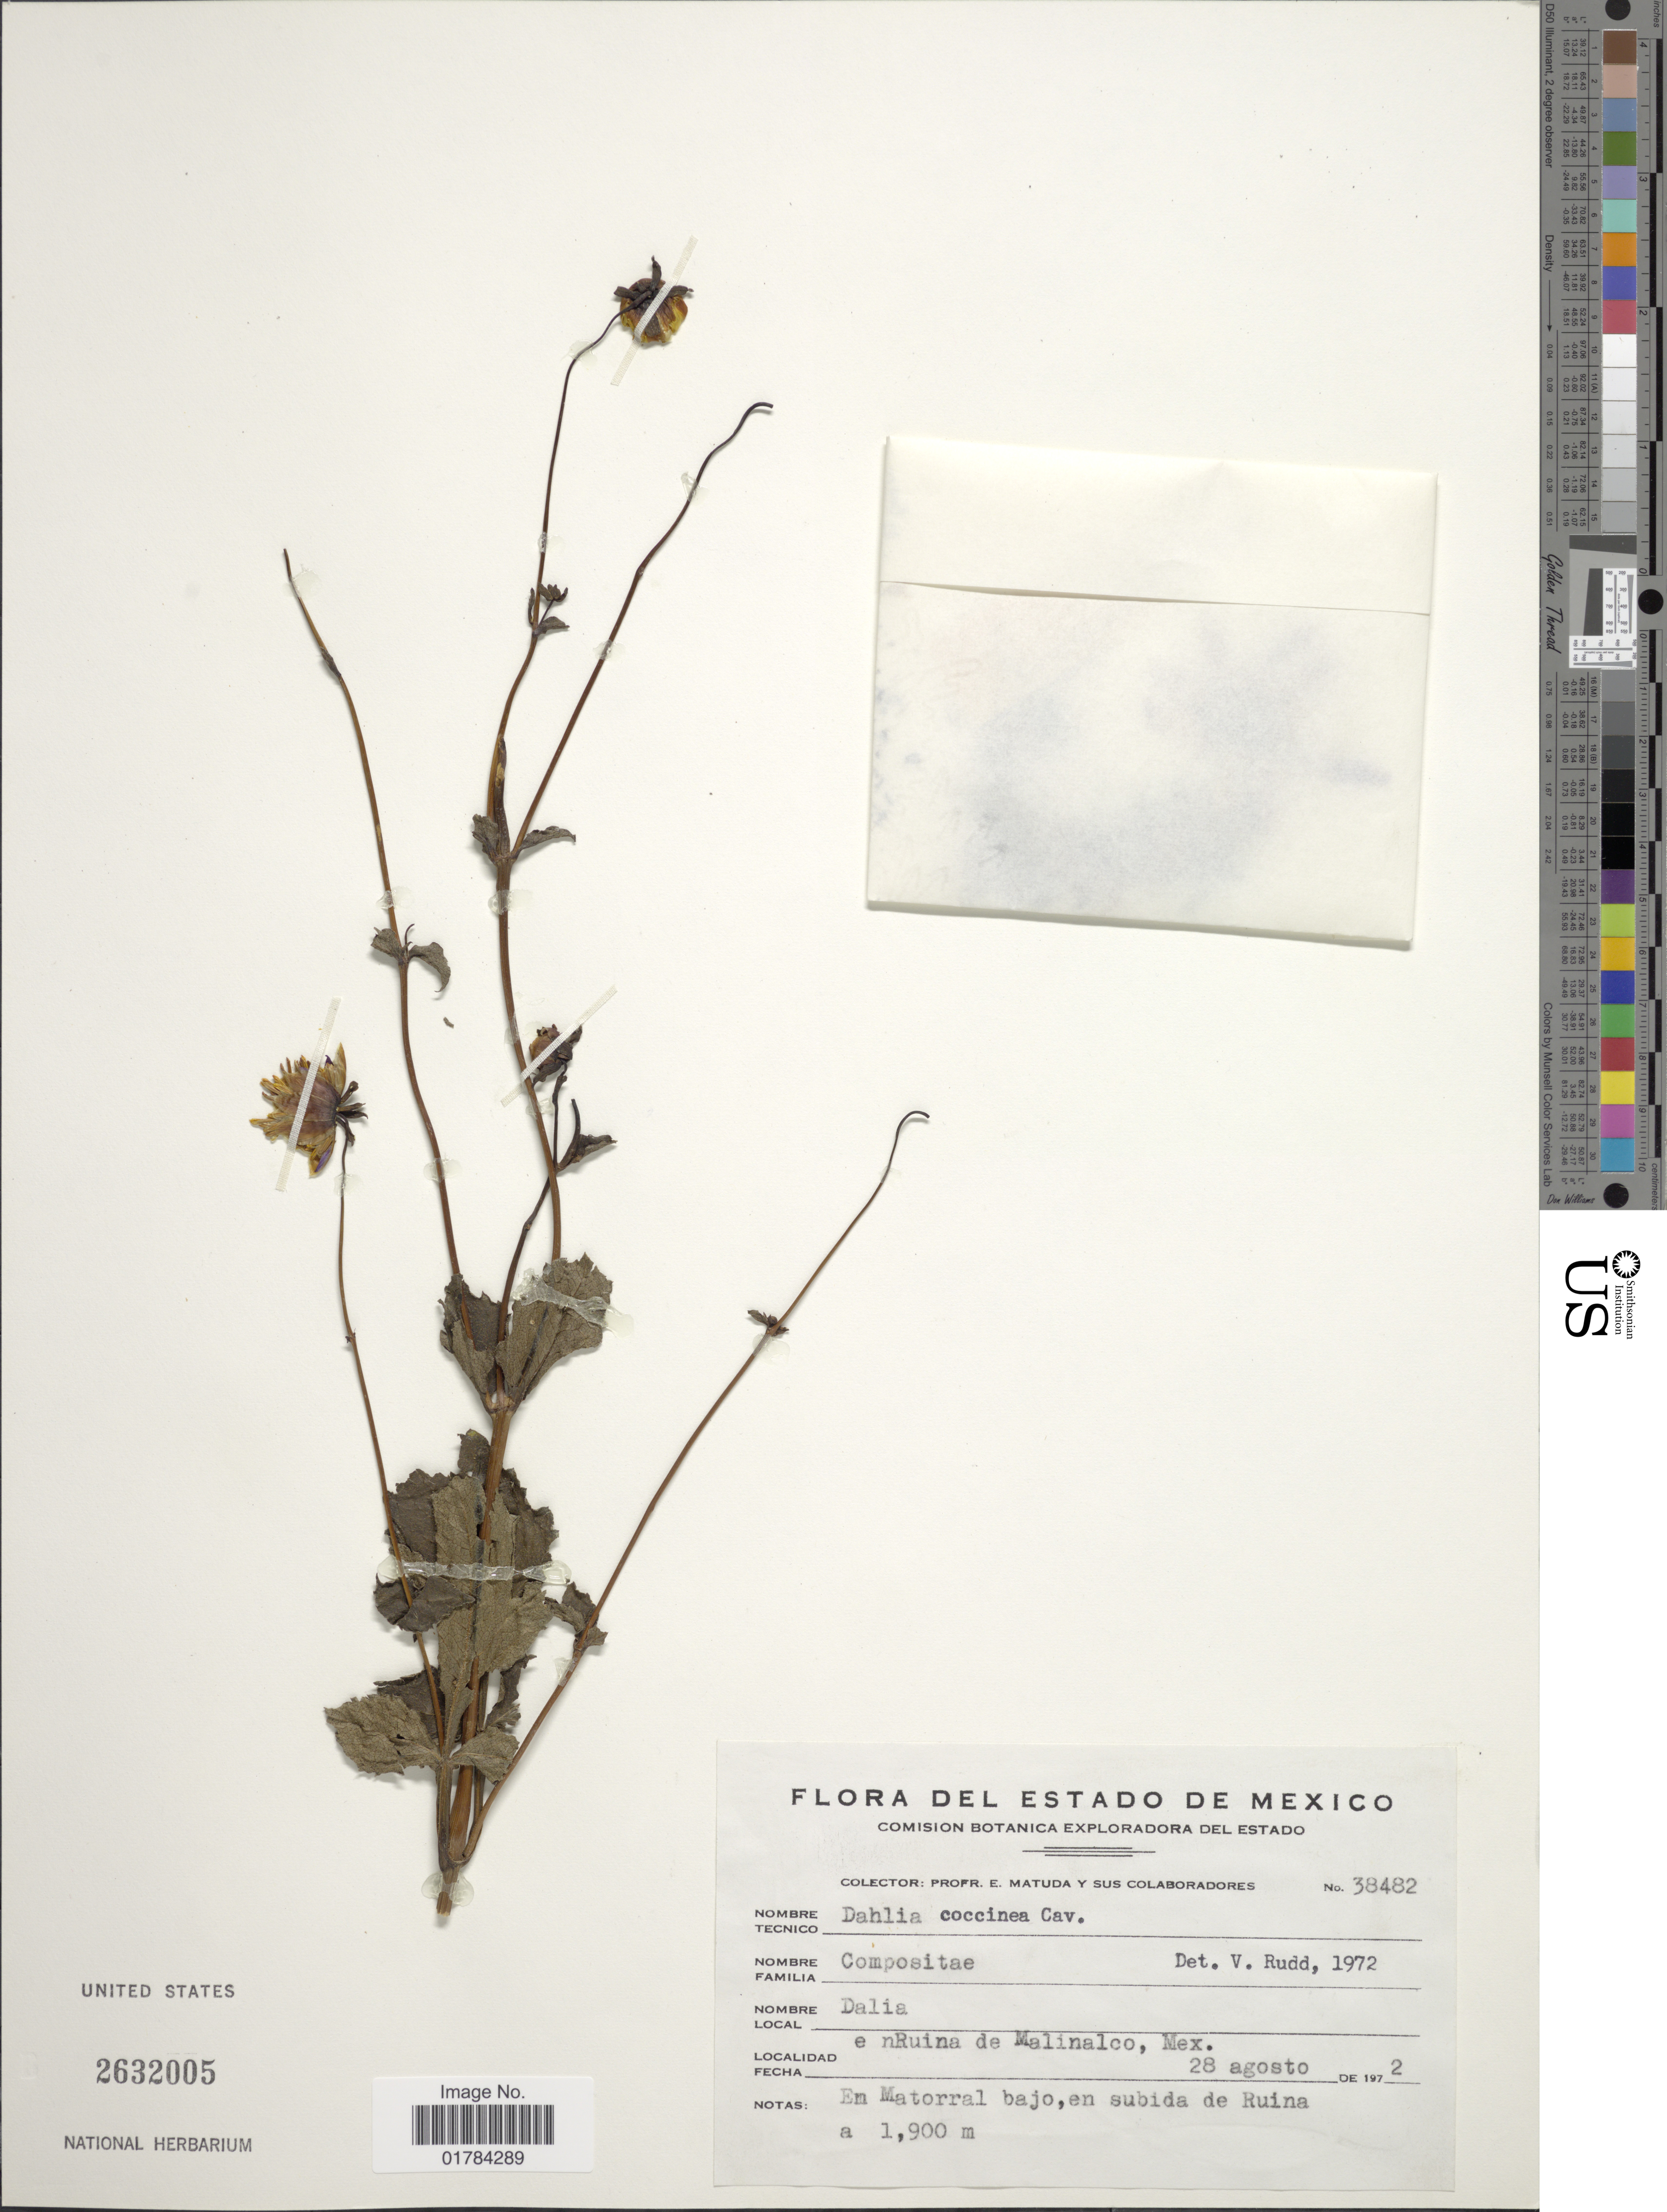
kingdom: Plantae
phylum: Tracheophyta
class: Magnoliopsida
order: Asterales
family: Asteraceae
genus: Dahlia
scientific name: Dahlia coccinea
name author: Cav.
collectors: E. Matuda & et al.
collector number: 38482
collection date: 1972-08-28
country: Mexico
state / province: México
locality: En Ruina de Malinalco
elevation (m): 1900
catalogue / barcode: US 2632005